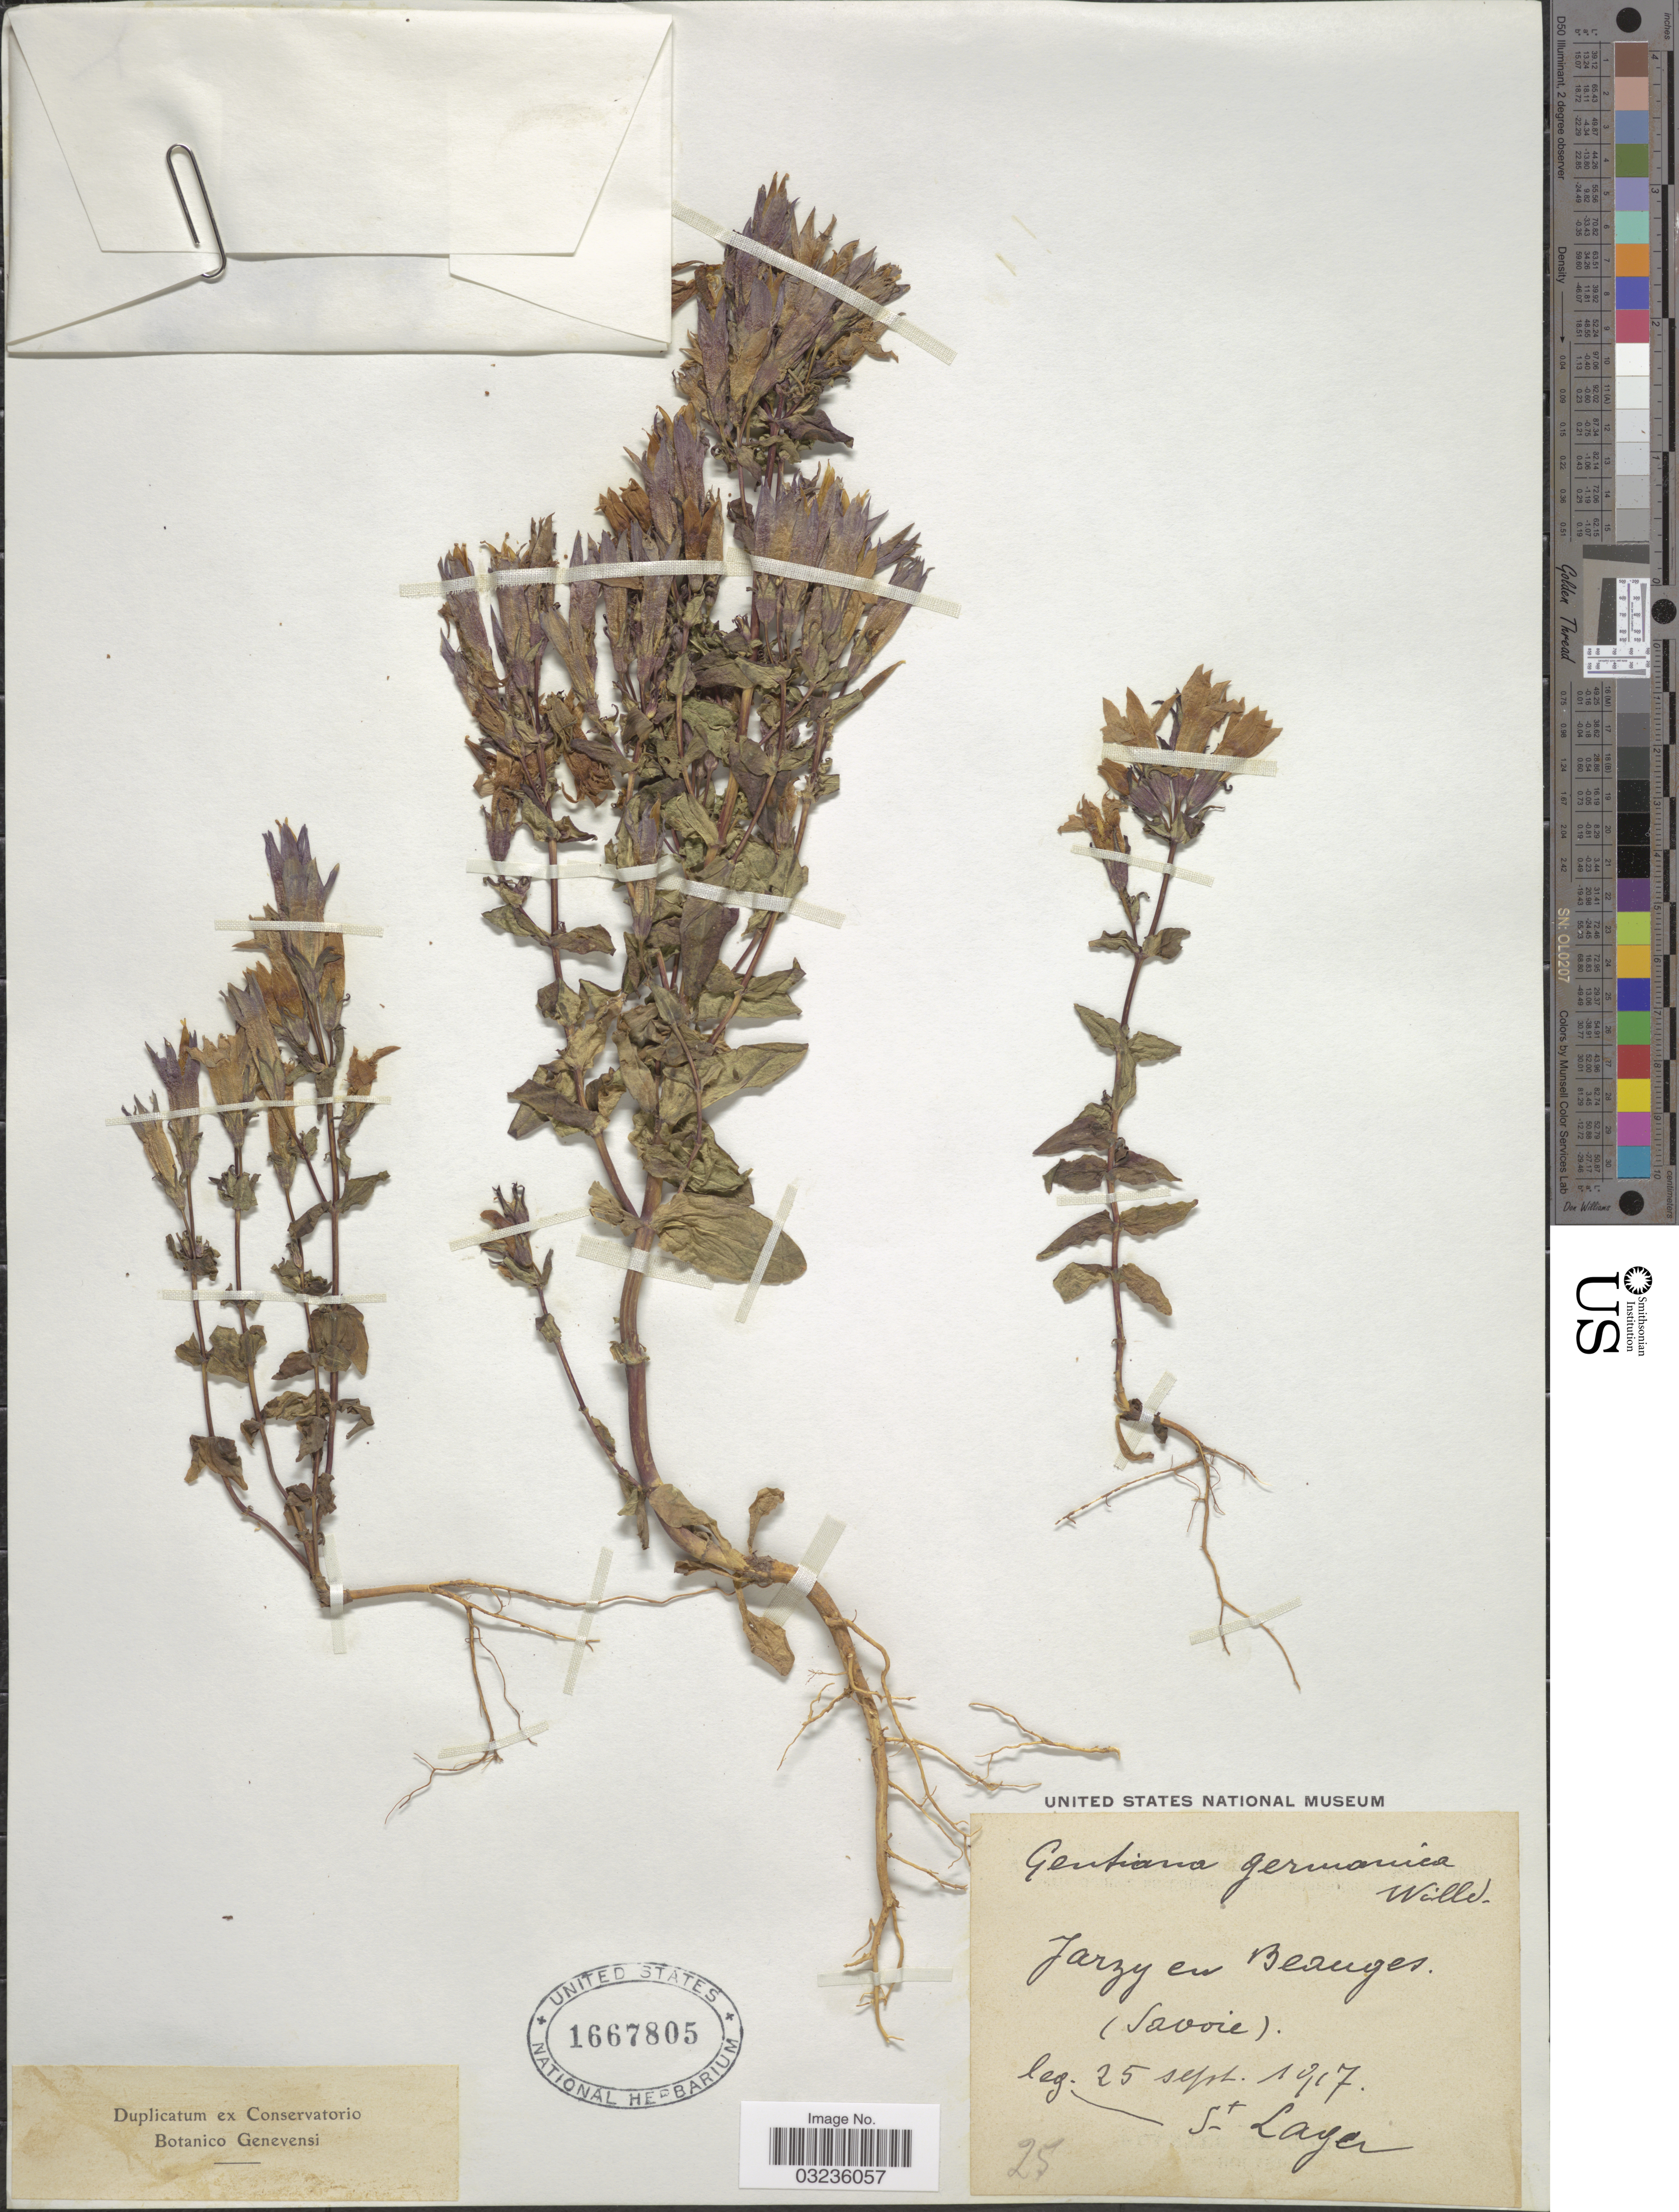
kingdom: Plantae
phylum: Tracheophyta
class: Magnoliopsida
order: Gentianales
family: Gentianaceae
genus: Gentiana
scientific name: Gentiana germanica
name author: Willd.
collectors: -. St. Lager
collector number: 25?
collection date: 1917-09-25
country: France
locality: Jarzy en Beauges (Savoie),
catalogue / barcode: US 1667805